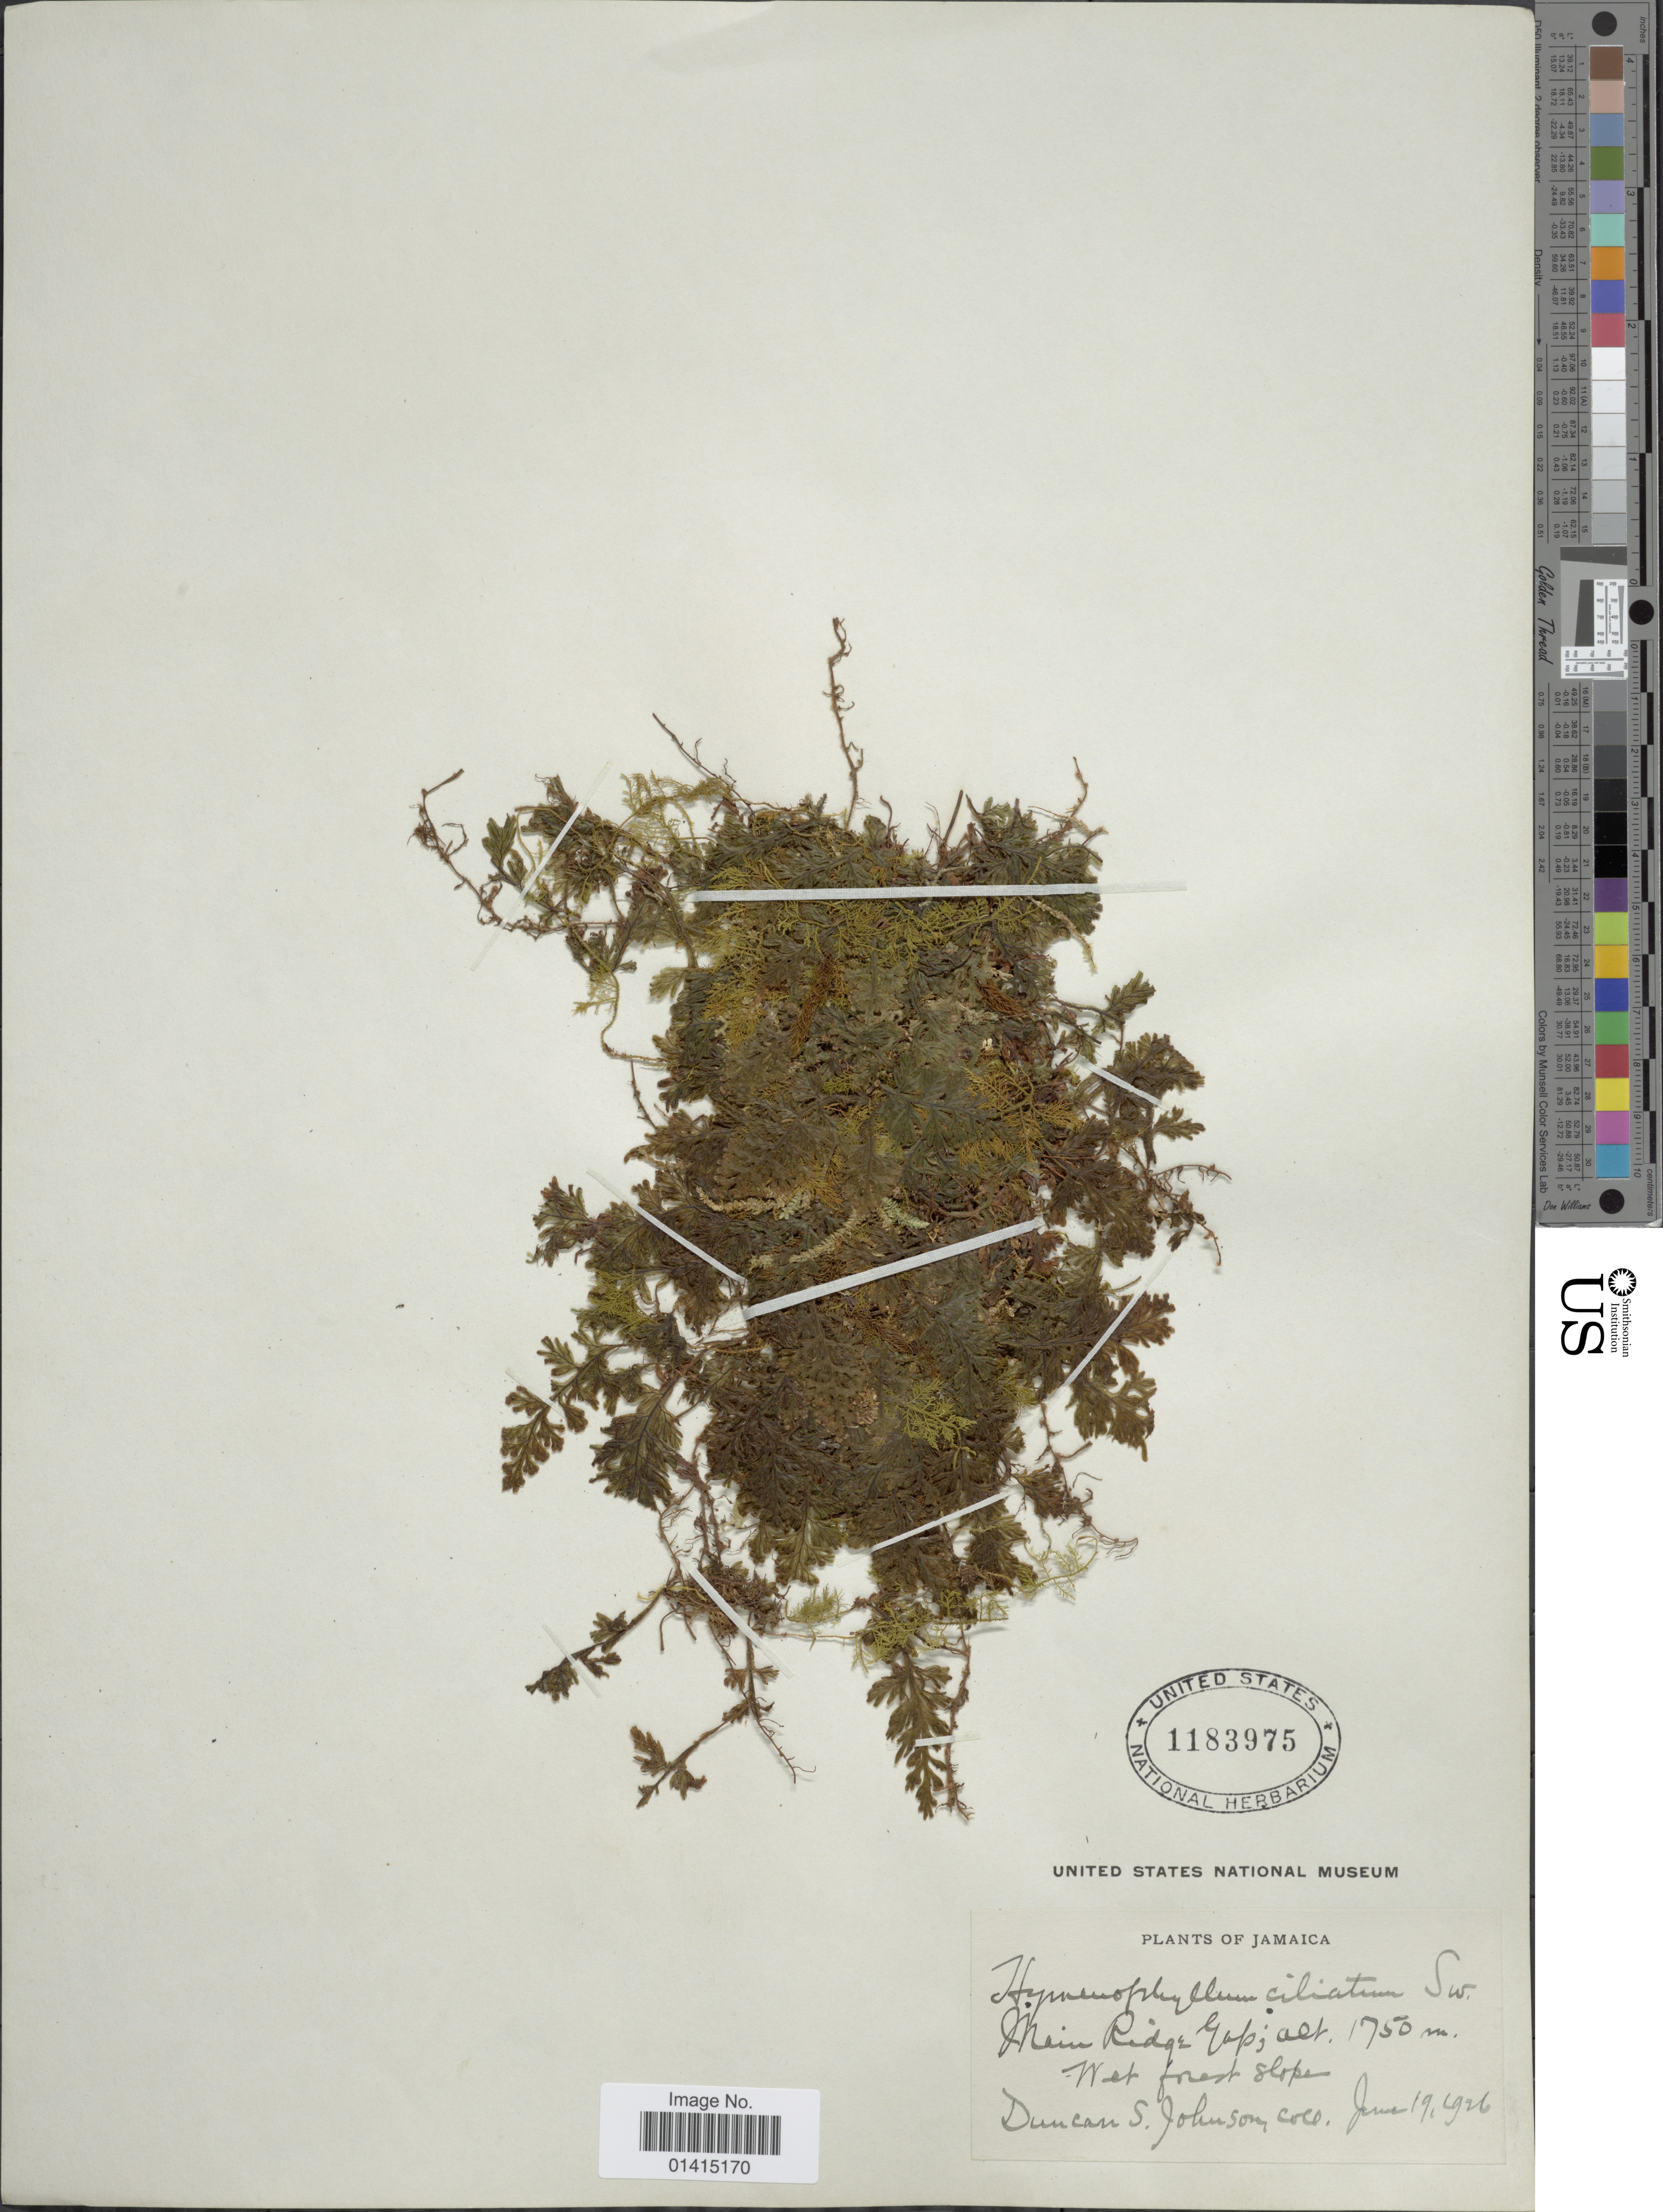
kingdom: Plantae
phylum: Tracheophyta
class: Polypodiopsida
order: Hymenophyllales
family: Hymenophyllaceae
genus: Hymenophyllum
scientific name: Hymenophyllum hirsutum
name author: (L.) Sw.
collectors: D. S. Johnson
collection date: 1926-06-19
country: Jamaica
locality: Main ridge Gap, wet forest slope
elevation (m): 1750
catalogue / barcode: US 1183975